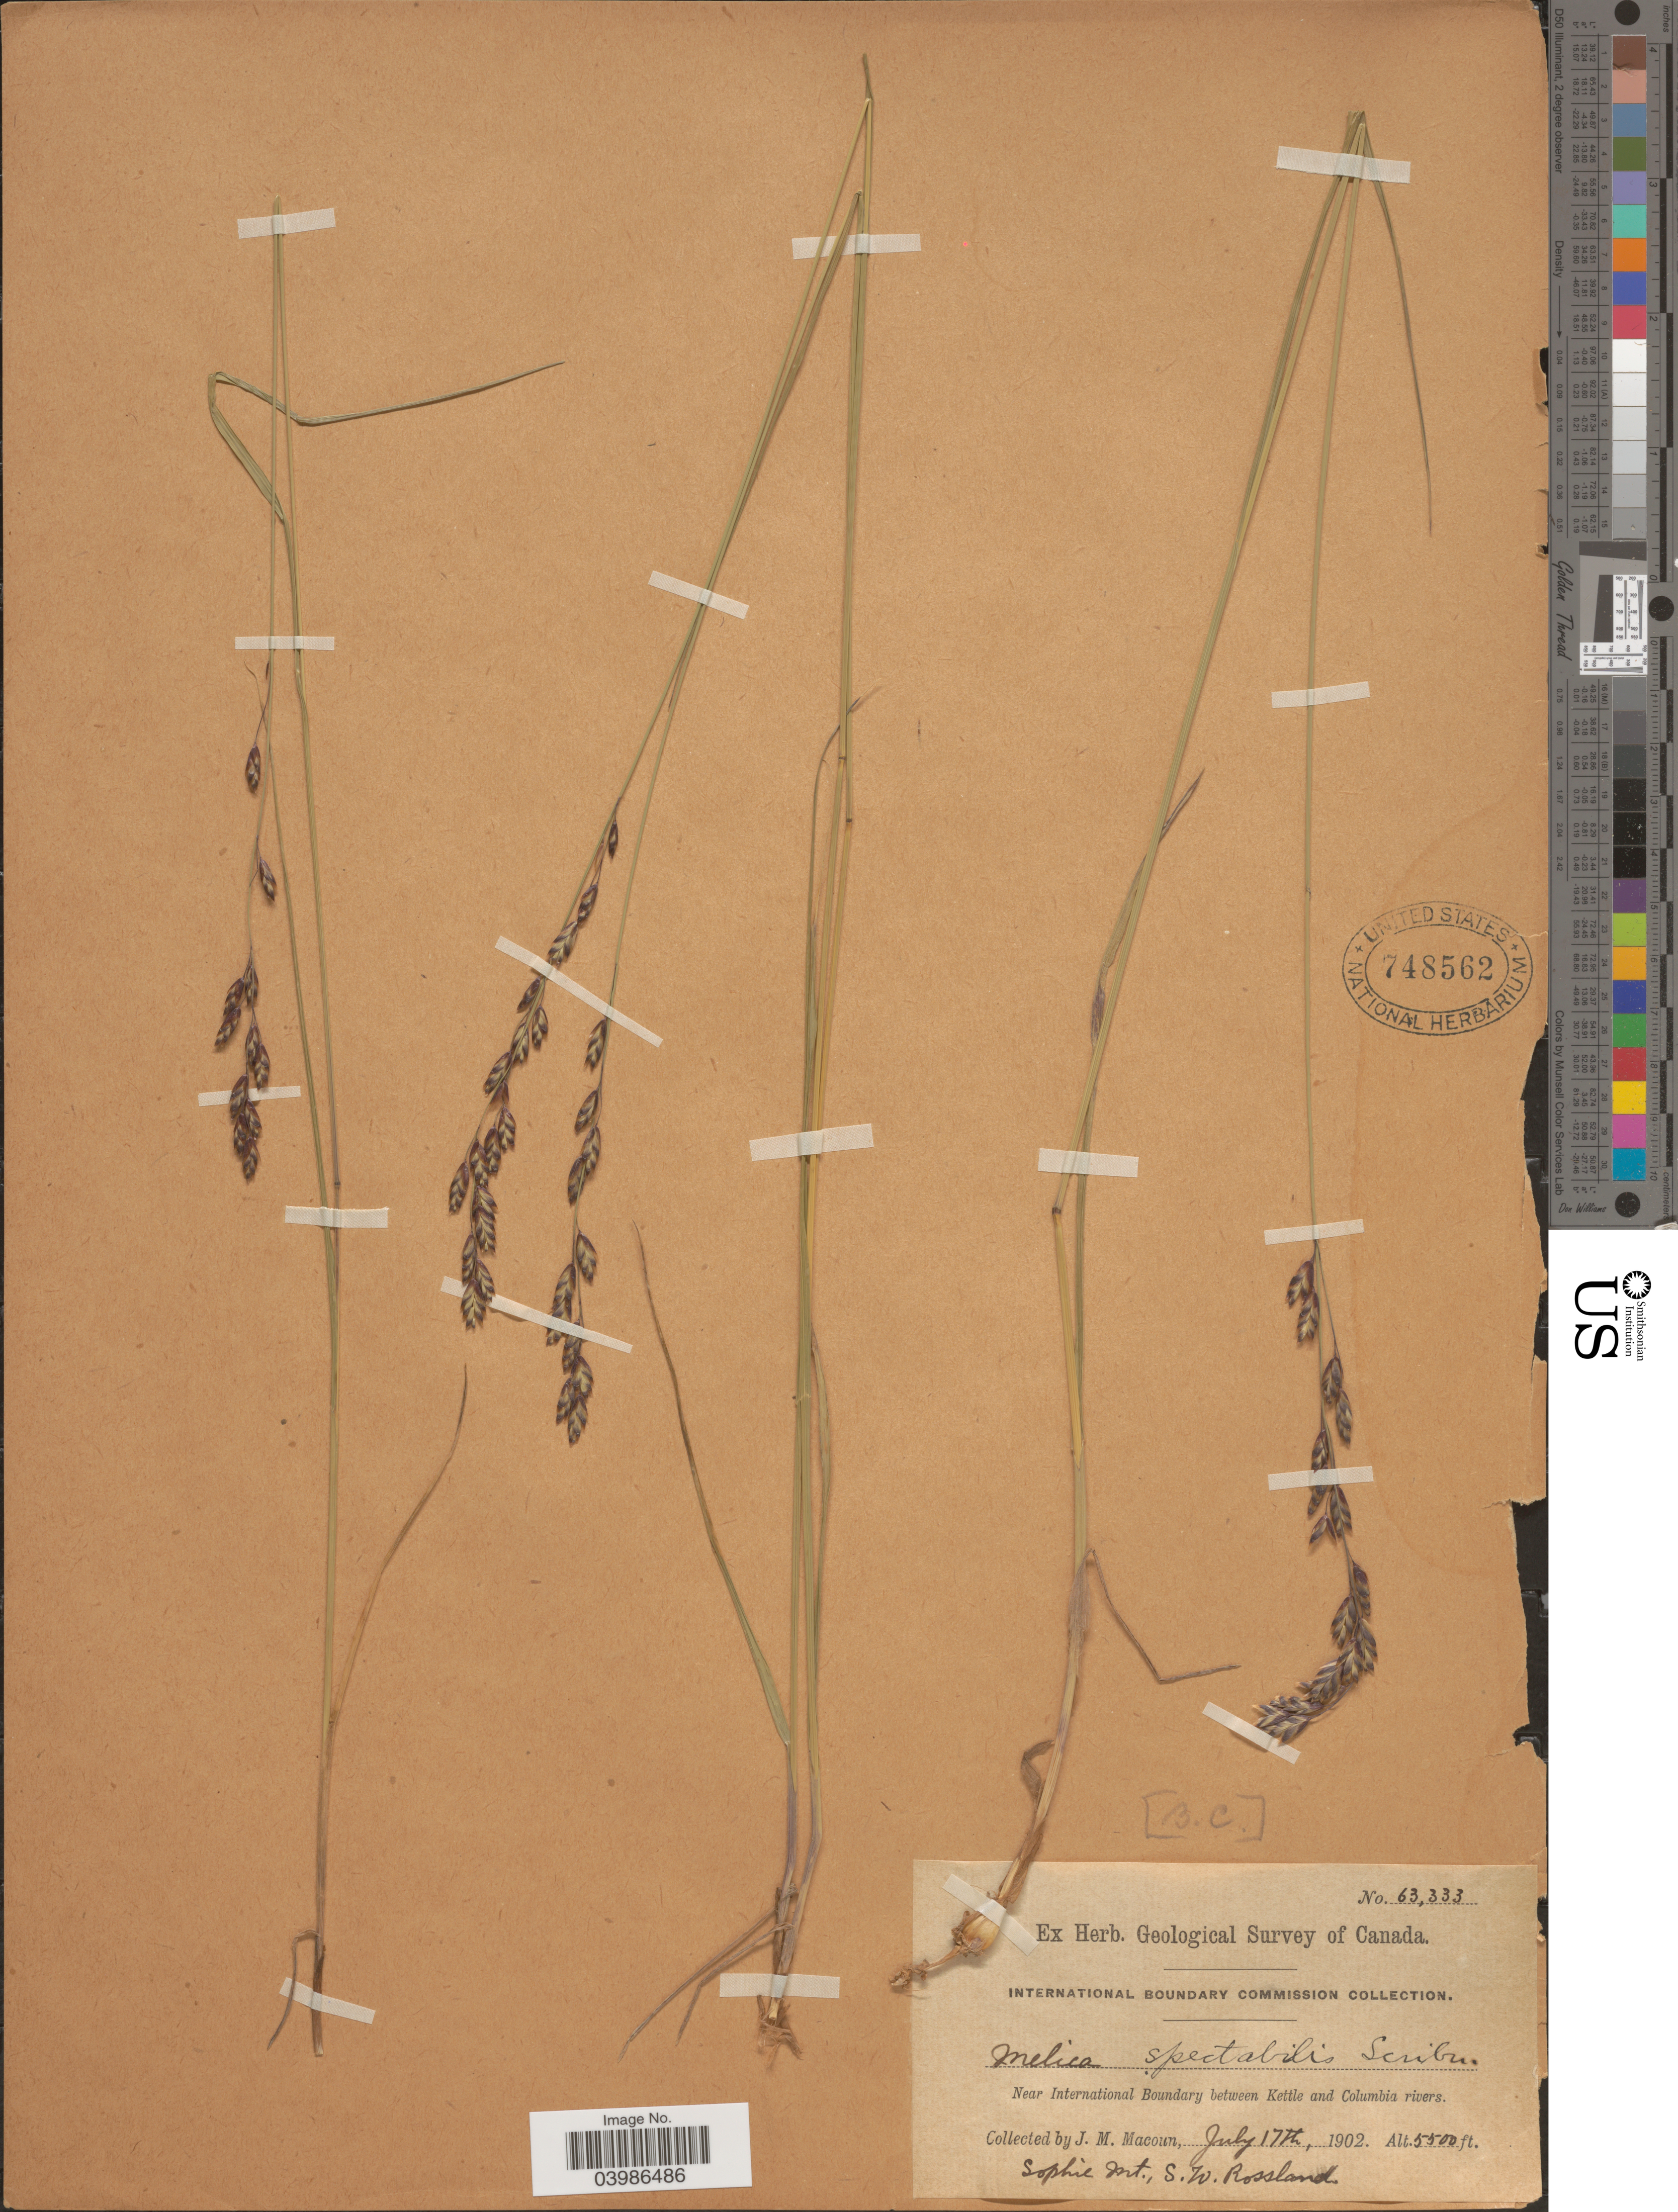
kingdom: Plantae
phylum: Tracheophyta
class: Liliopsida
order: Poales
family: Poaceae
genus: Melica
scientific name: Melica spectabilis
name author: Scribn.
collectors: J. M. Macoun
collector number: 63333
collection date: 1902-07-17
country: Canada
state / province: British Columbia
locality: International Boundary Commission [unsure placement] Near International Boundary between Kettle and Columbia rivers. Sophie Mt., S. W. Rossland.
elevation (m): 1676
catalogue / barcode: US 748562